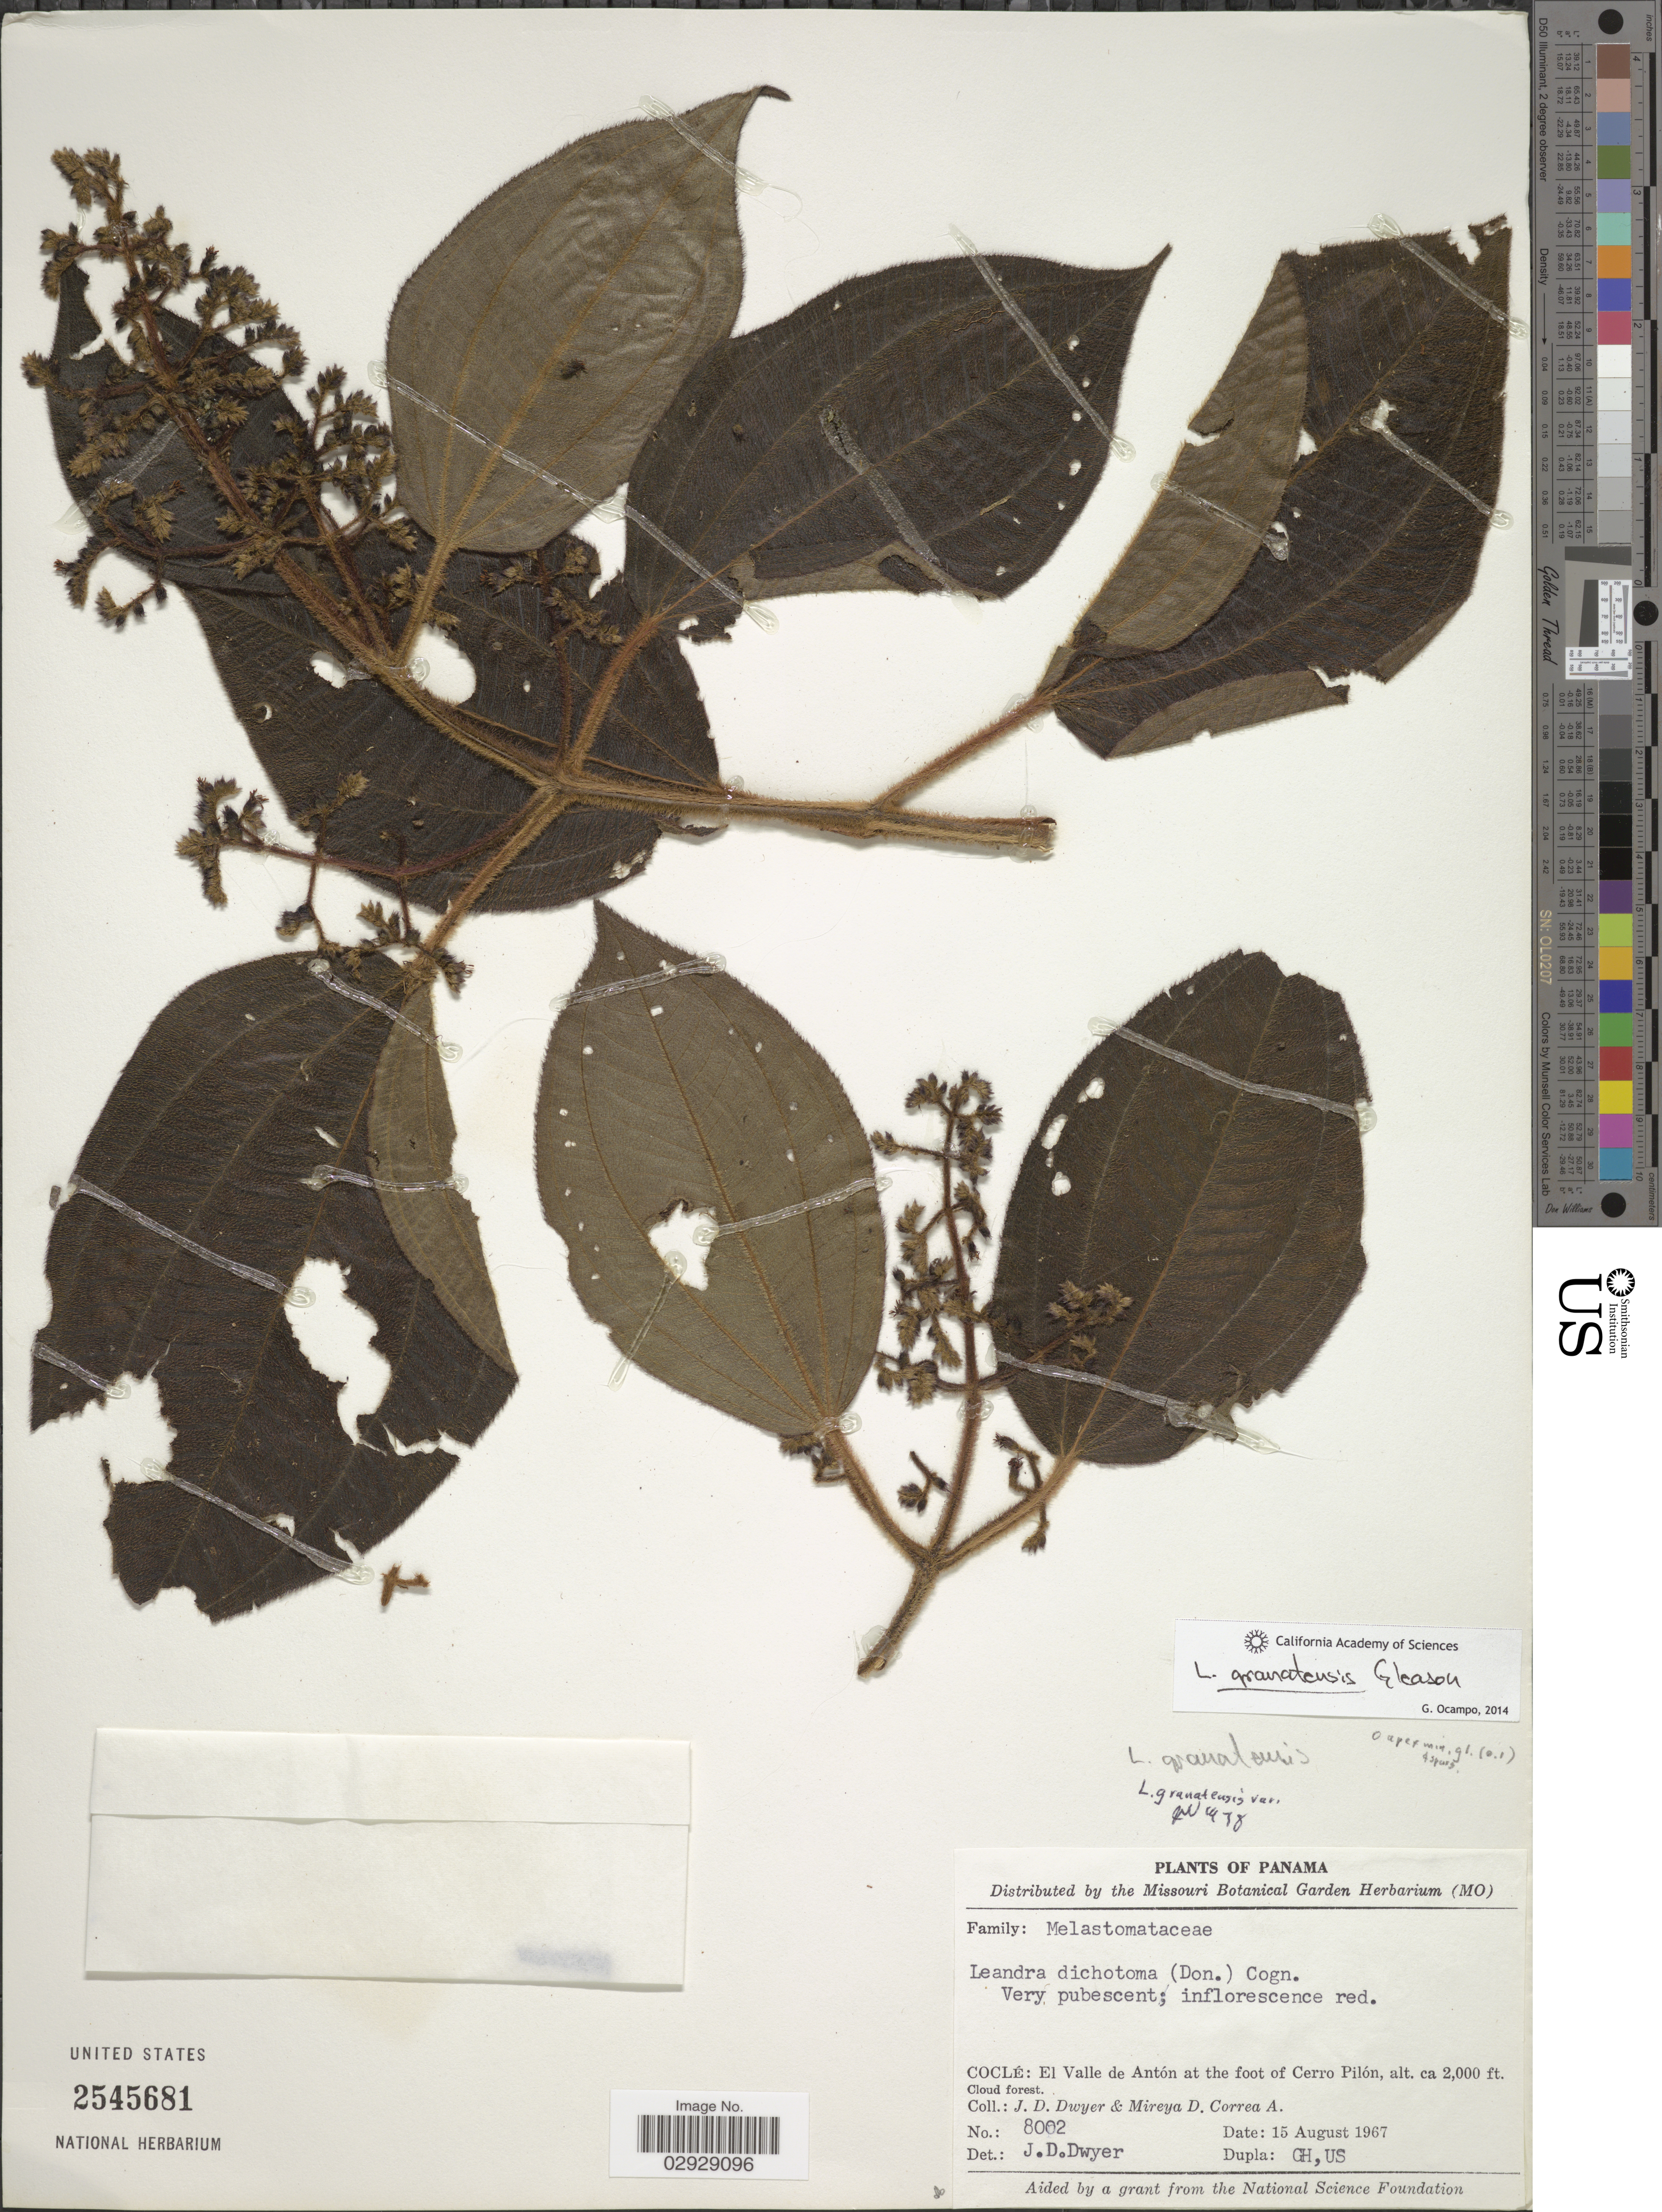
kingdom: Plantae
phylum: Tracheophyta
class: Magnoliopsida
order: Myrtales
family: Melastomataceae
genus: Leandra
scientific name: Leandra granatensis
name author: Gleason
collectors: J. D. Dwyer & M. D. Corrêa-A.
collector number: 8002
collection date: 1967-08-15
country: Panama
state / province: Coclé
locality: El Valle de antón at the foot of Cerro Pilón.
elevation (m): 610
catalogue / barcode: US 2545681